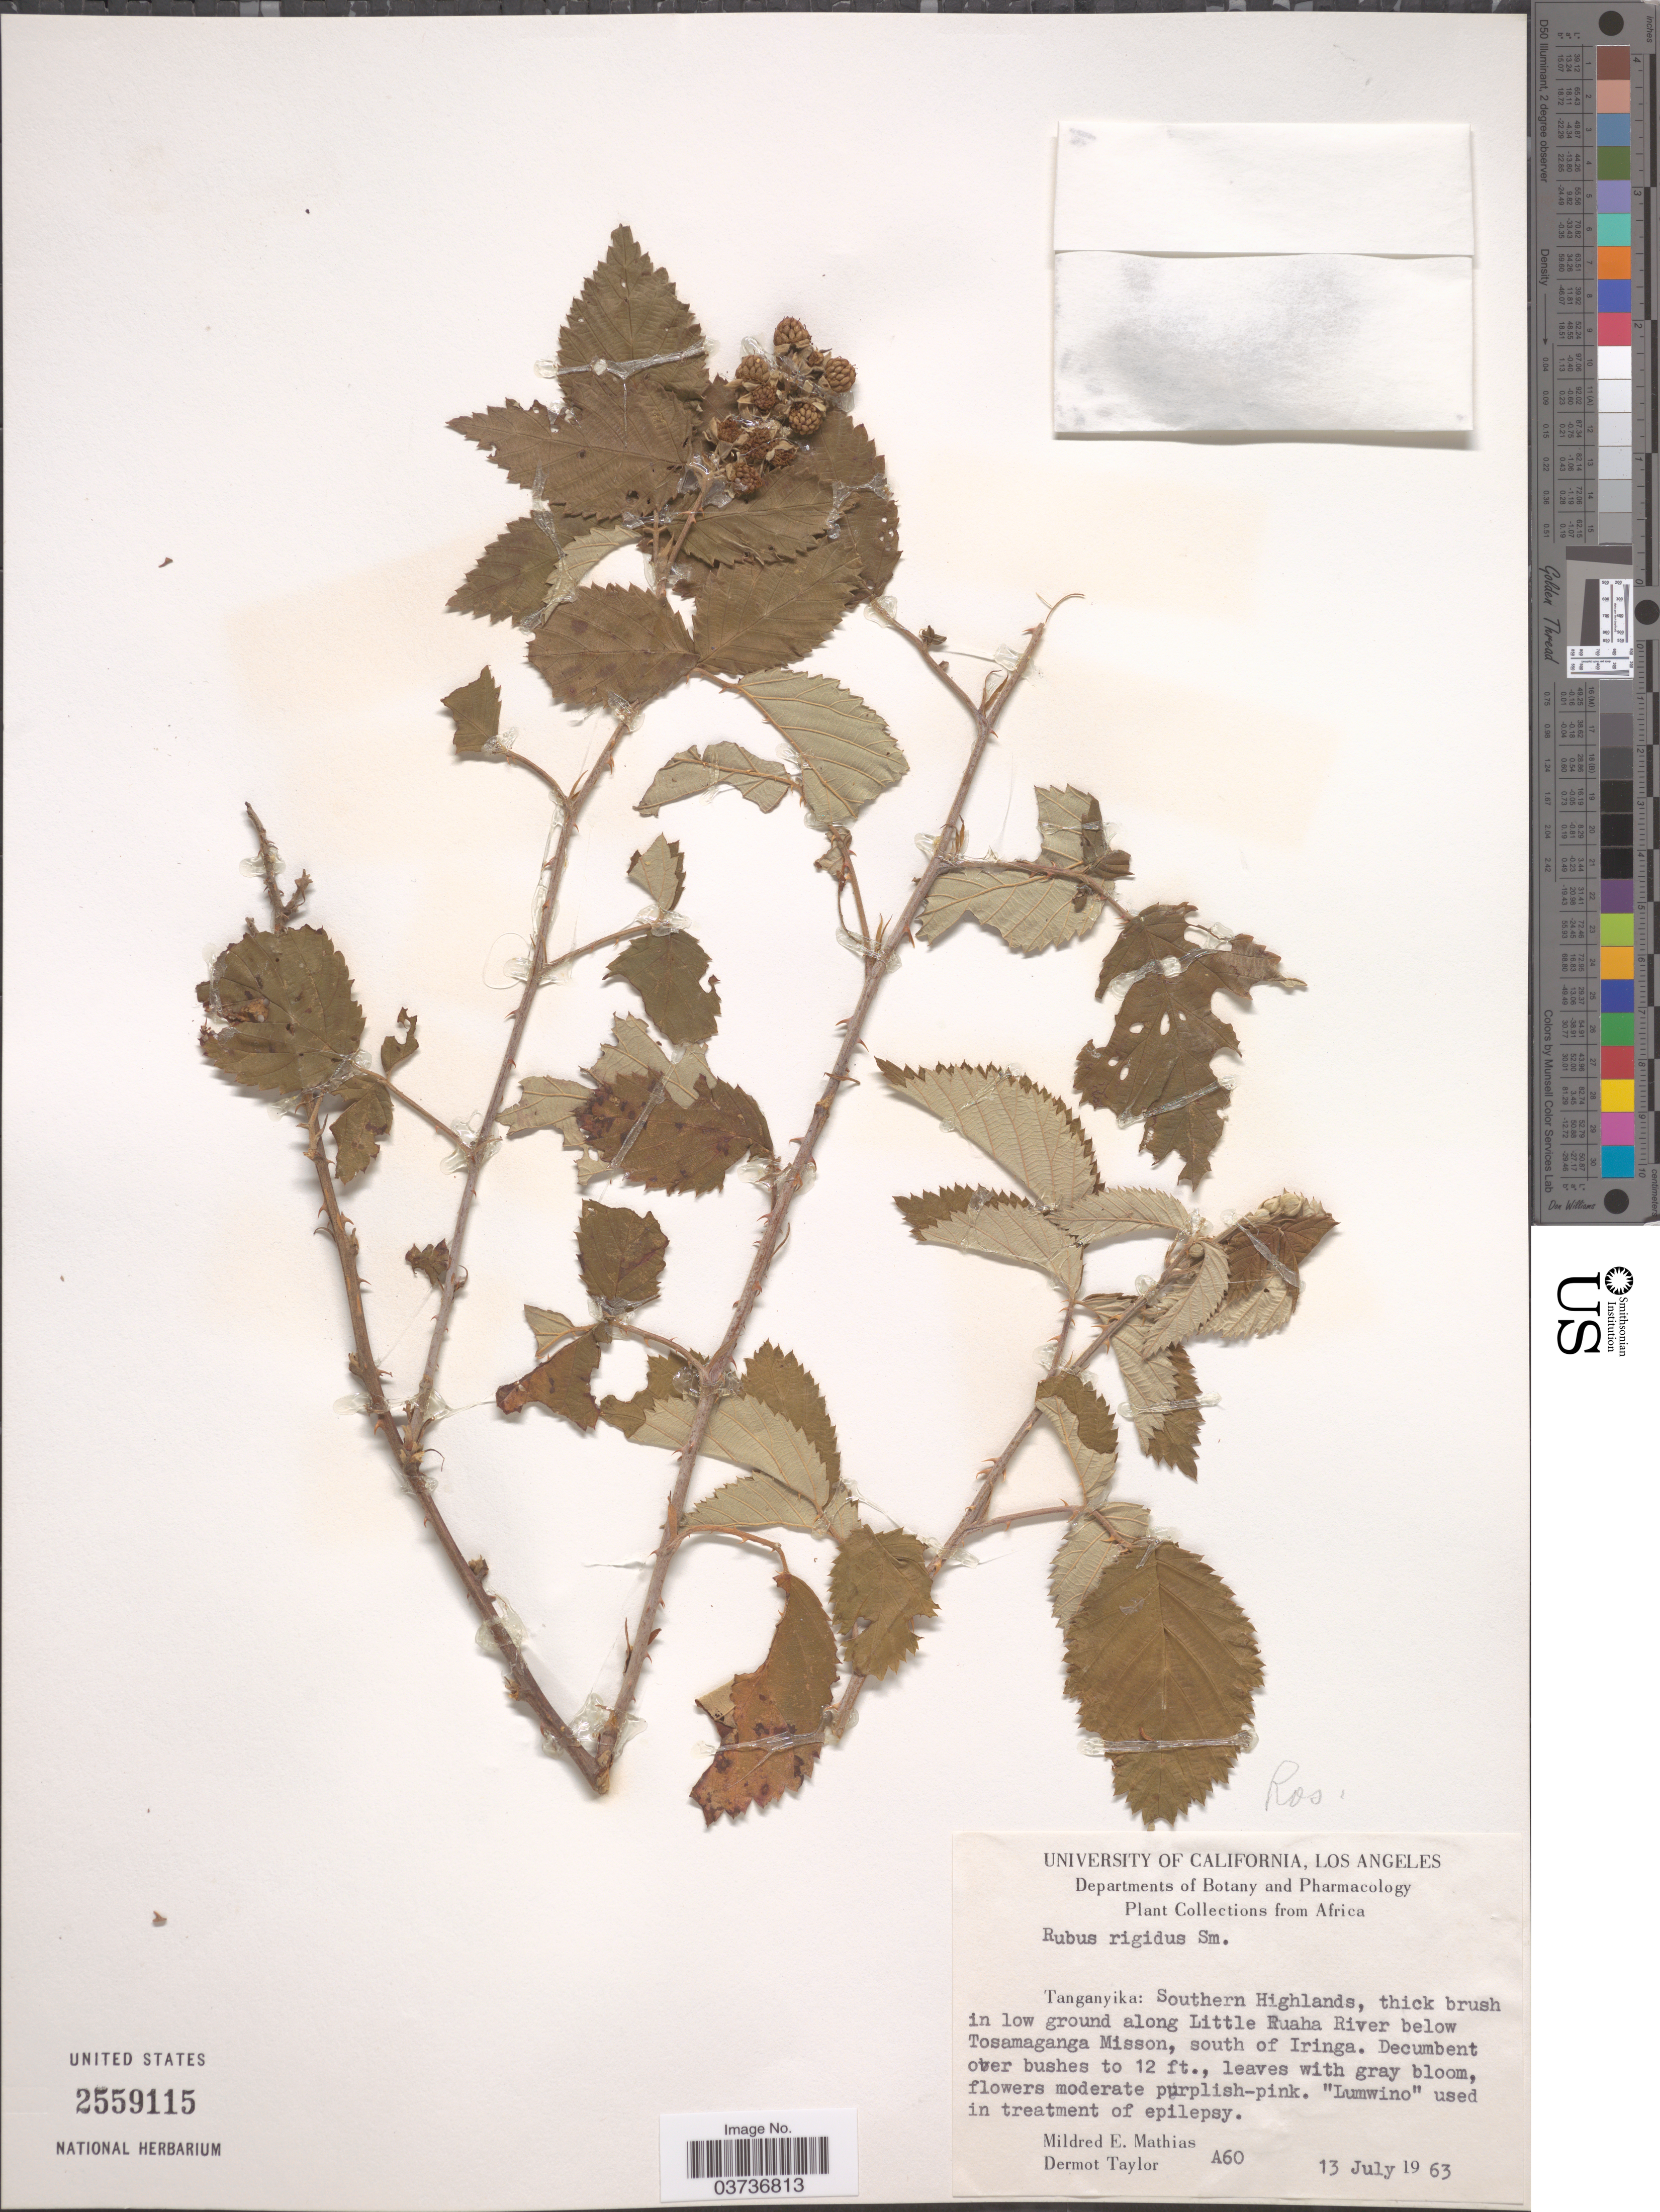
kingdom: Plantae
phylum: Tracheophyta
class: Magnoliopsida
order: Rosales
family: Rosaceae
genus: Rubus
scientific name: Rubus rigidus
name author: Sm.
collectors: M. E. Mathias & D. Taylor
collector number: A60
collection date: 1963-07-13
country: Tanzania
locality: Tanganyika: Southern Highlands, thick brush in low ground along Little Ruaha River below Tosamaganga Mission, south of Iringa.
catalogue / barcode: US 2559115